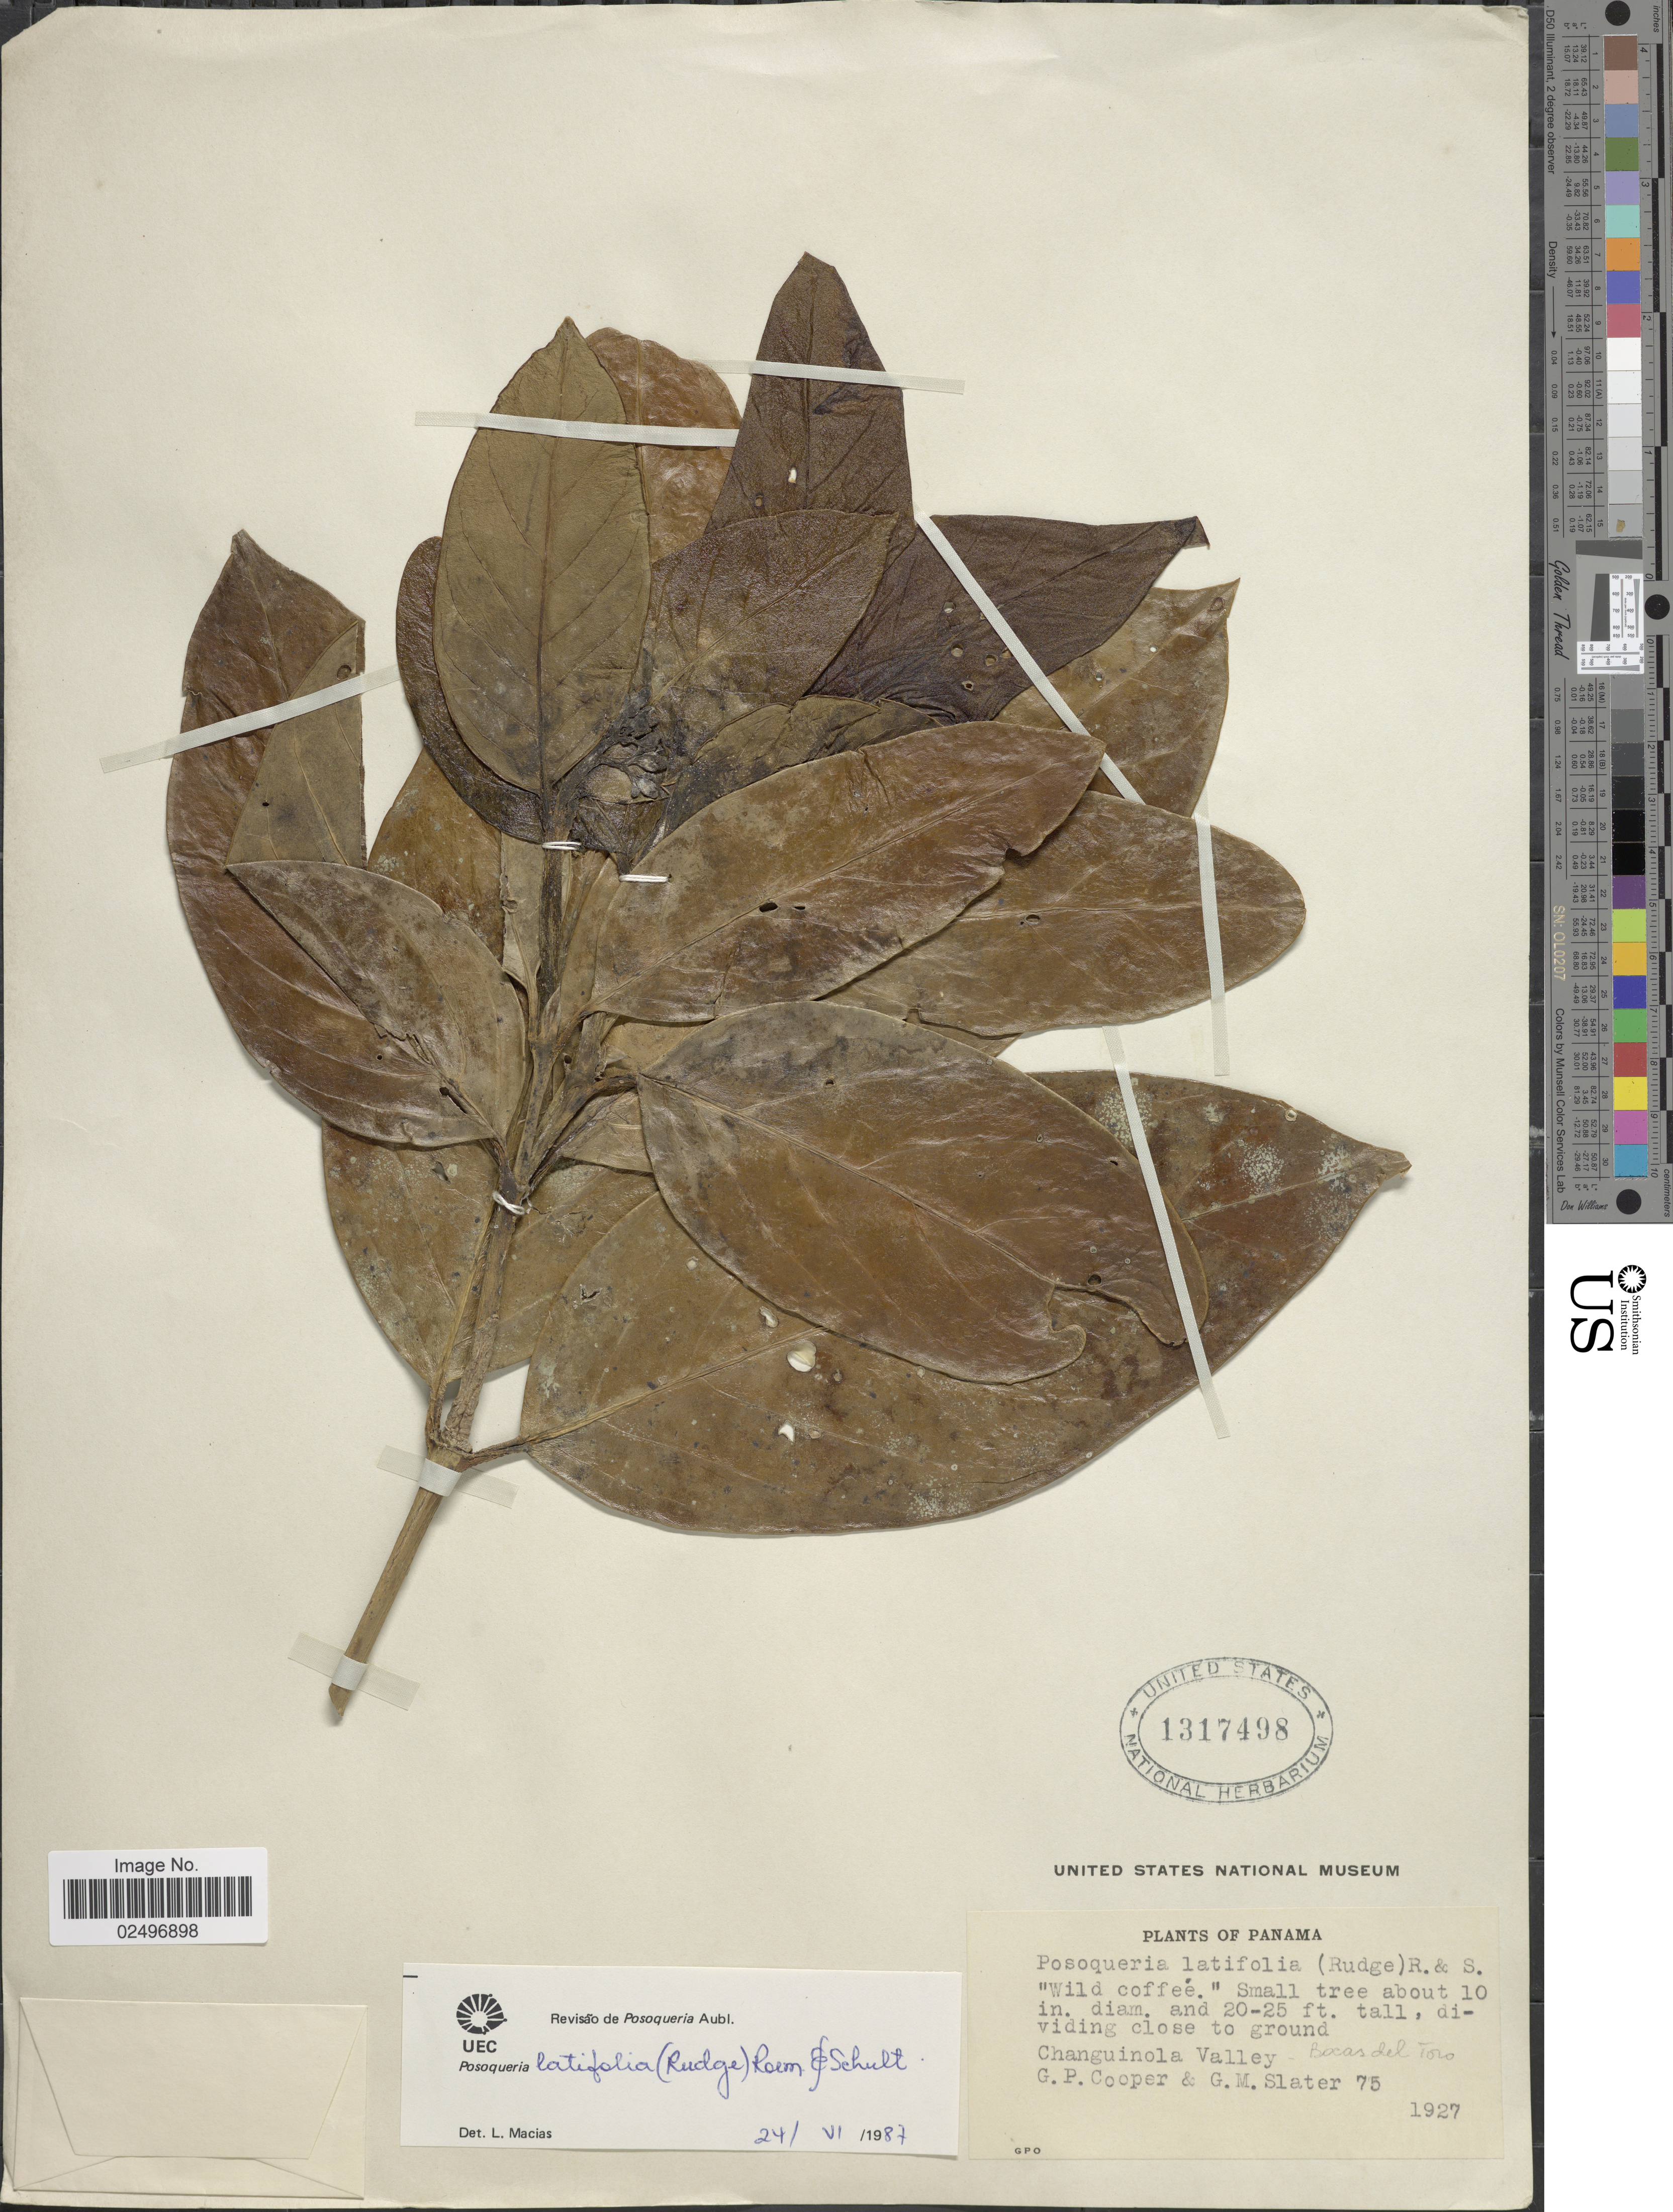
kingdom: Plantae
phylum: Tracheophyta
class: Magnoliopsida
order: Gentianales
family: Rubiaceae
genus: Posoqueria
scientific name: Posoqueria latifolia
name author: (Rudge) Roem. & Schult.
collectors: G. Cooper & G. Slater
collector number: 75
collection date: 1927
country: Panama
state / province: Bocas del Toro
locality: Changuinola Valley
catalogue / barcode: US 1317498